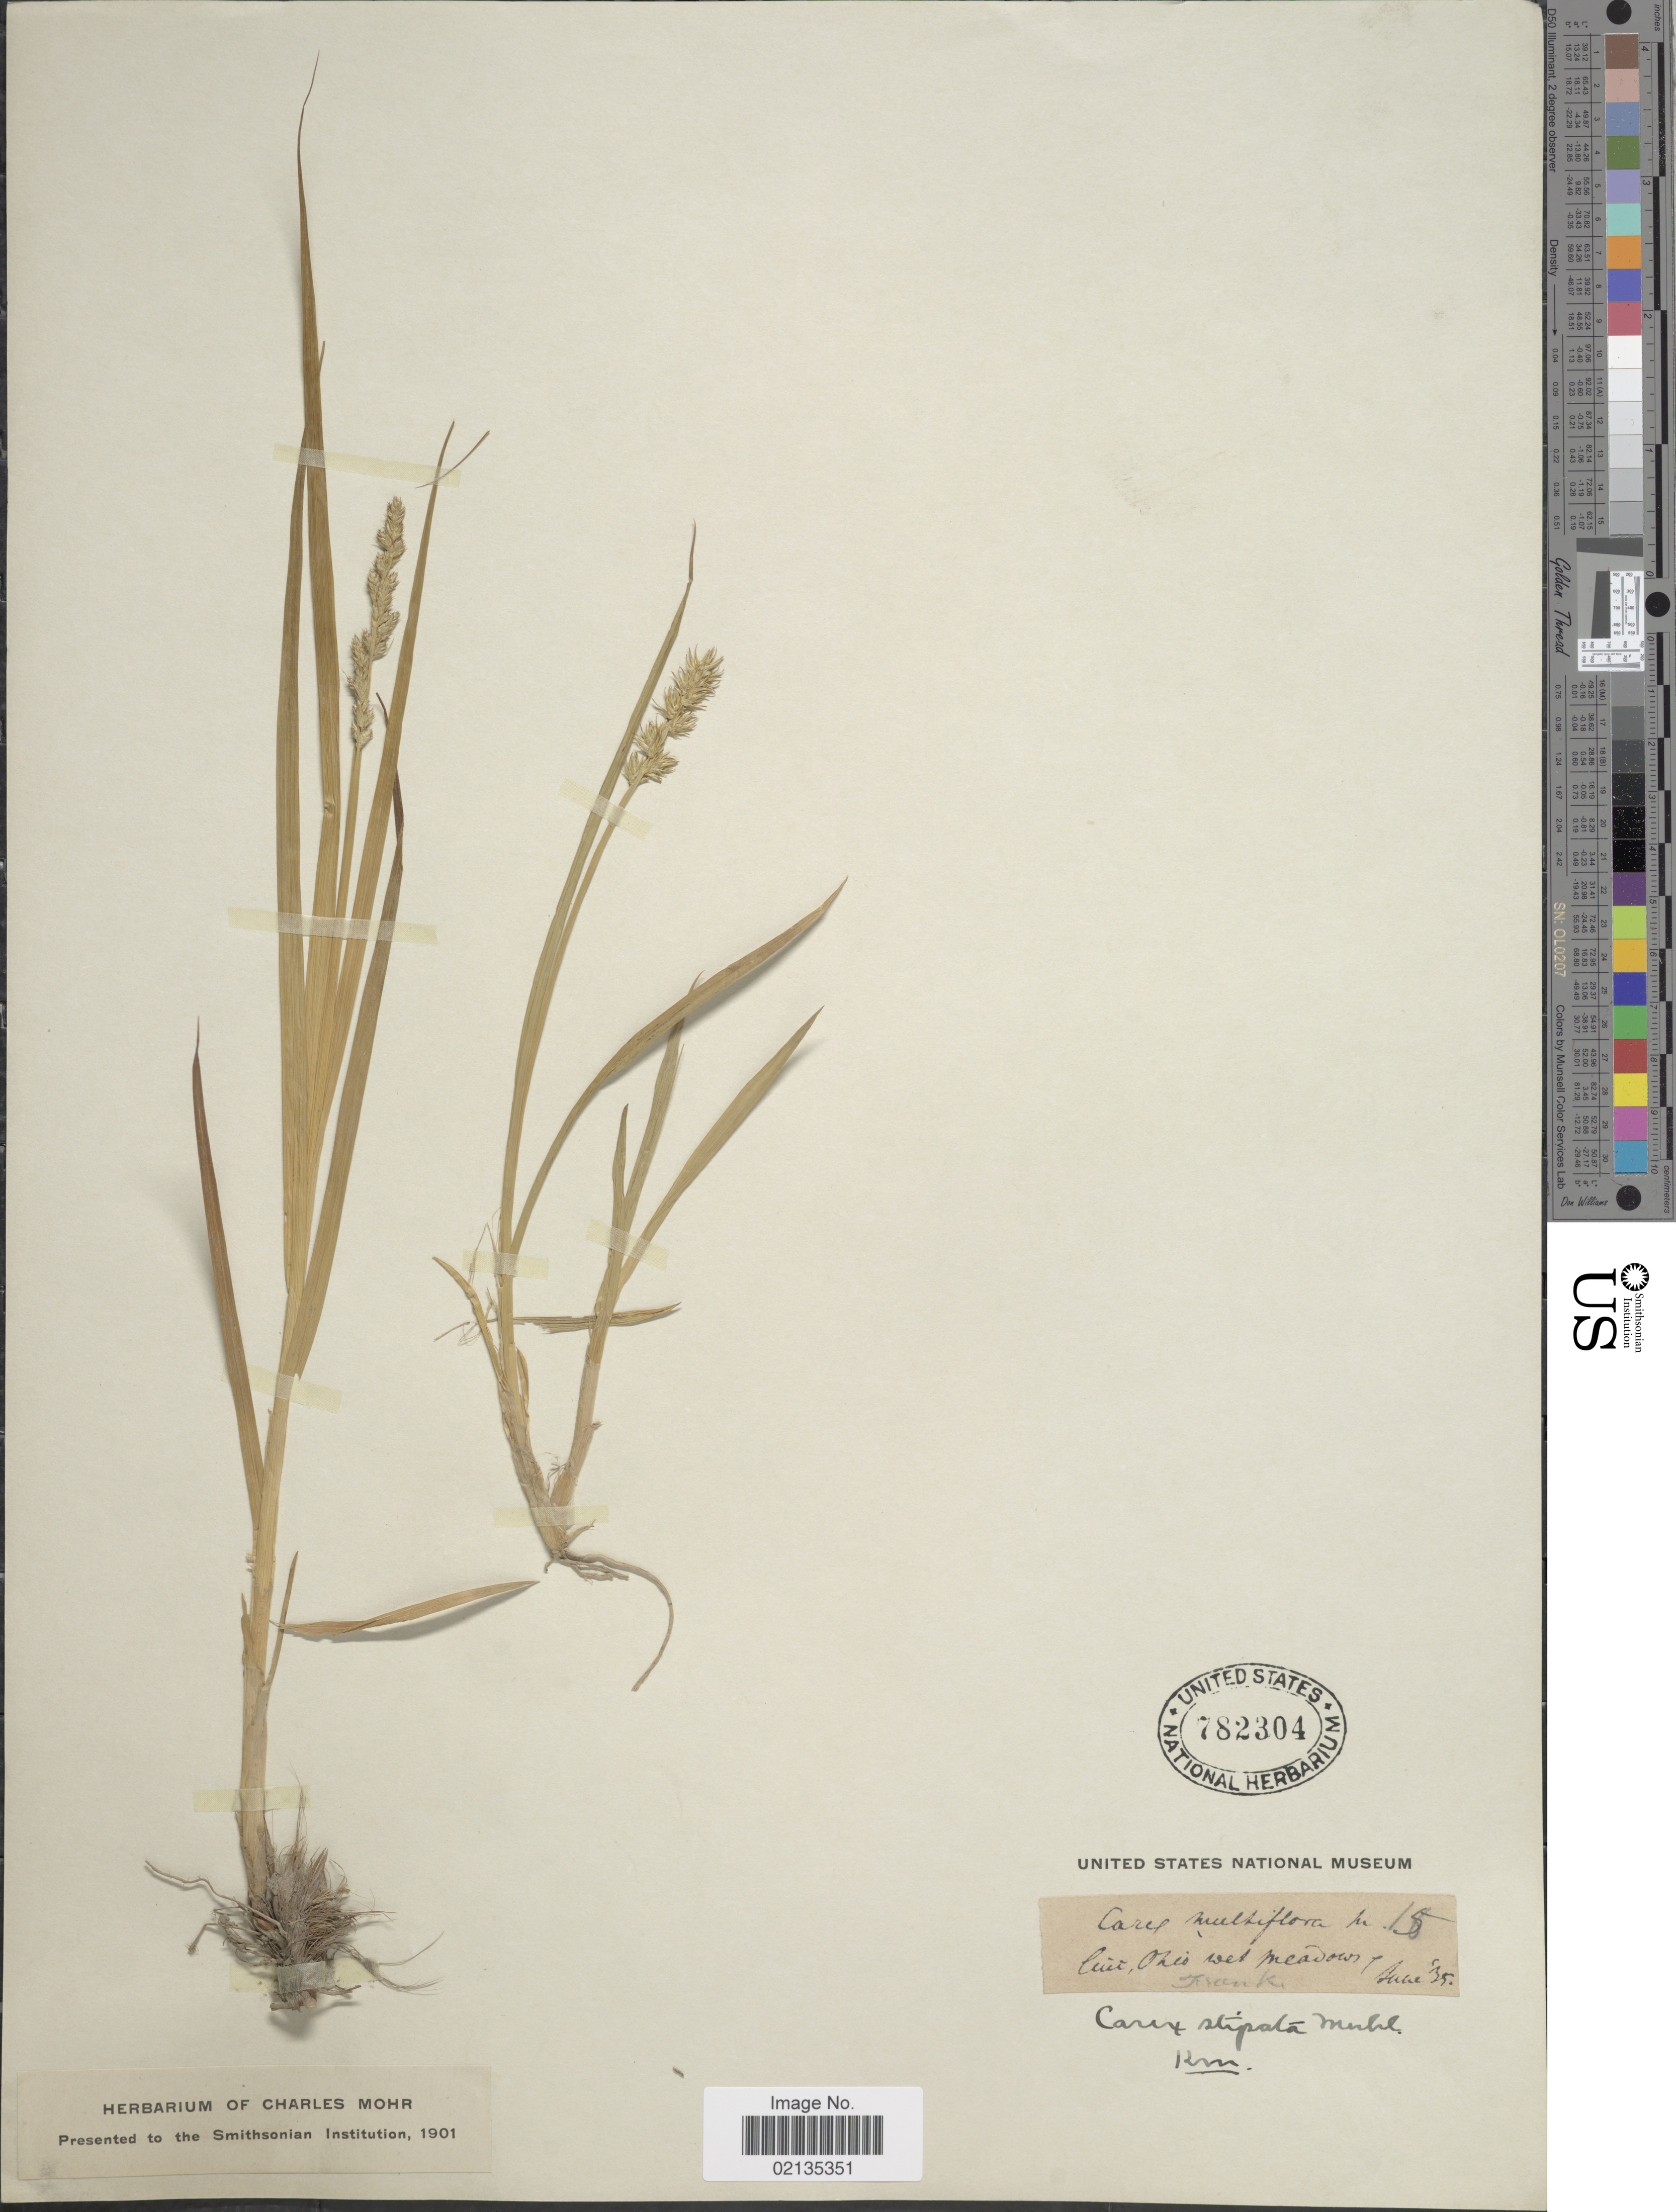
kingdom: Plantae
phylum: Tracheophyta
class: Liliopsida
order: Poales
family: Cyperaceae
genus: Carex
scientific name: Carex stipata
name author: Muhl. ex Willd.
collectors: -. Frank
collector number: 15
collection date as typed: Transcribed d/m/y: /6/35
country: United States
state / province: Ohio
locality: Cult [interpreted] wet meadows of Frank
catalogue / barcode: US 782304